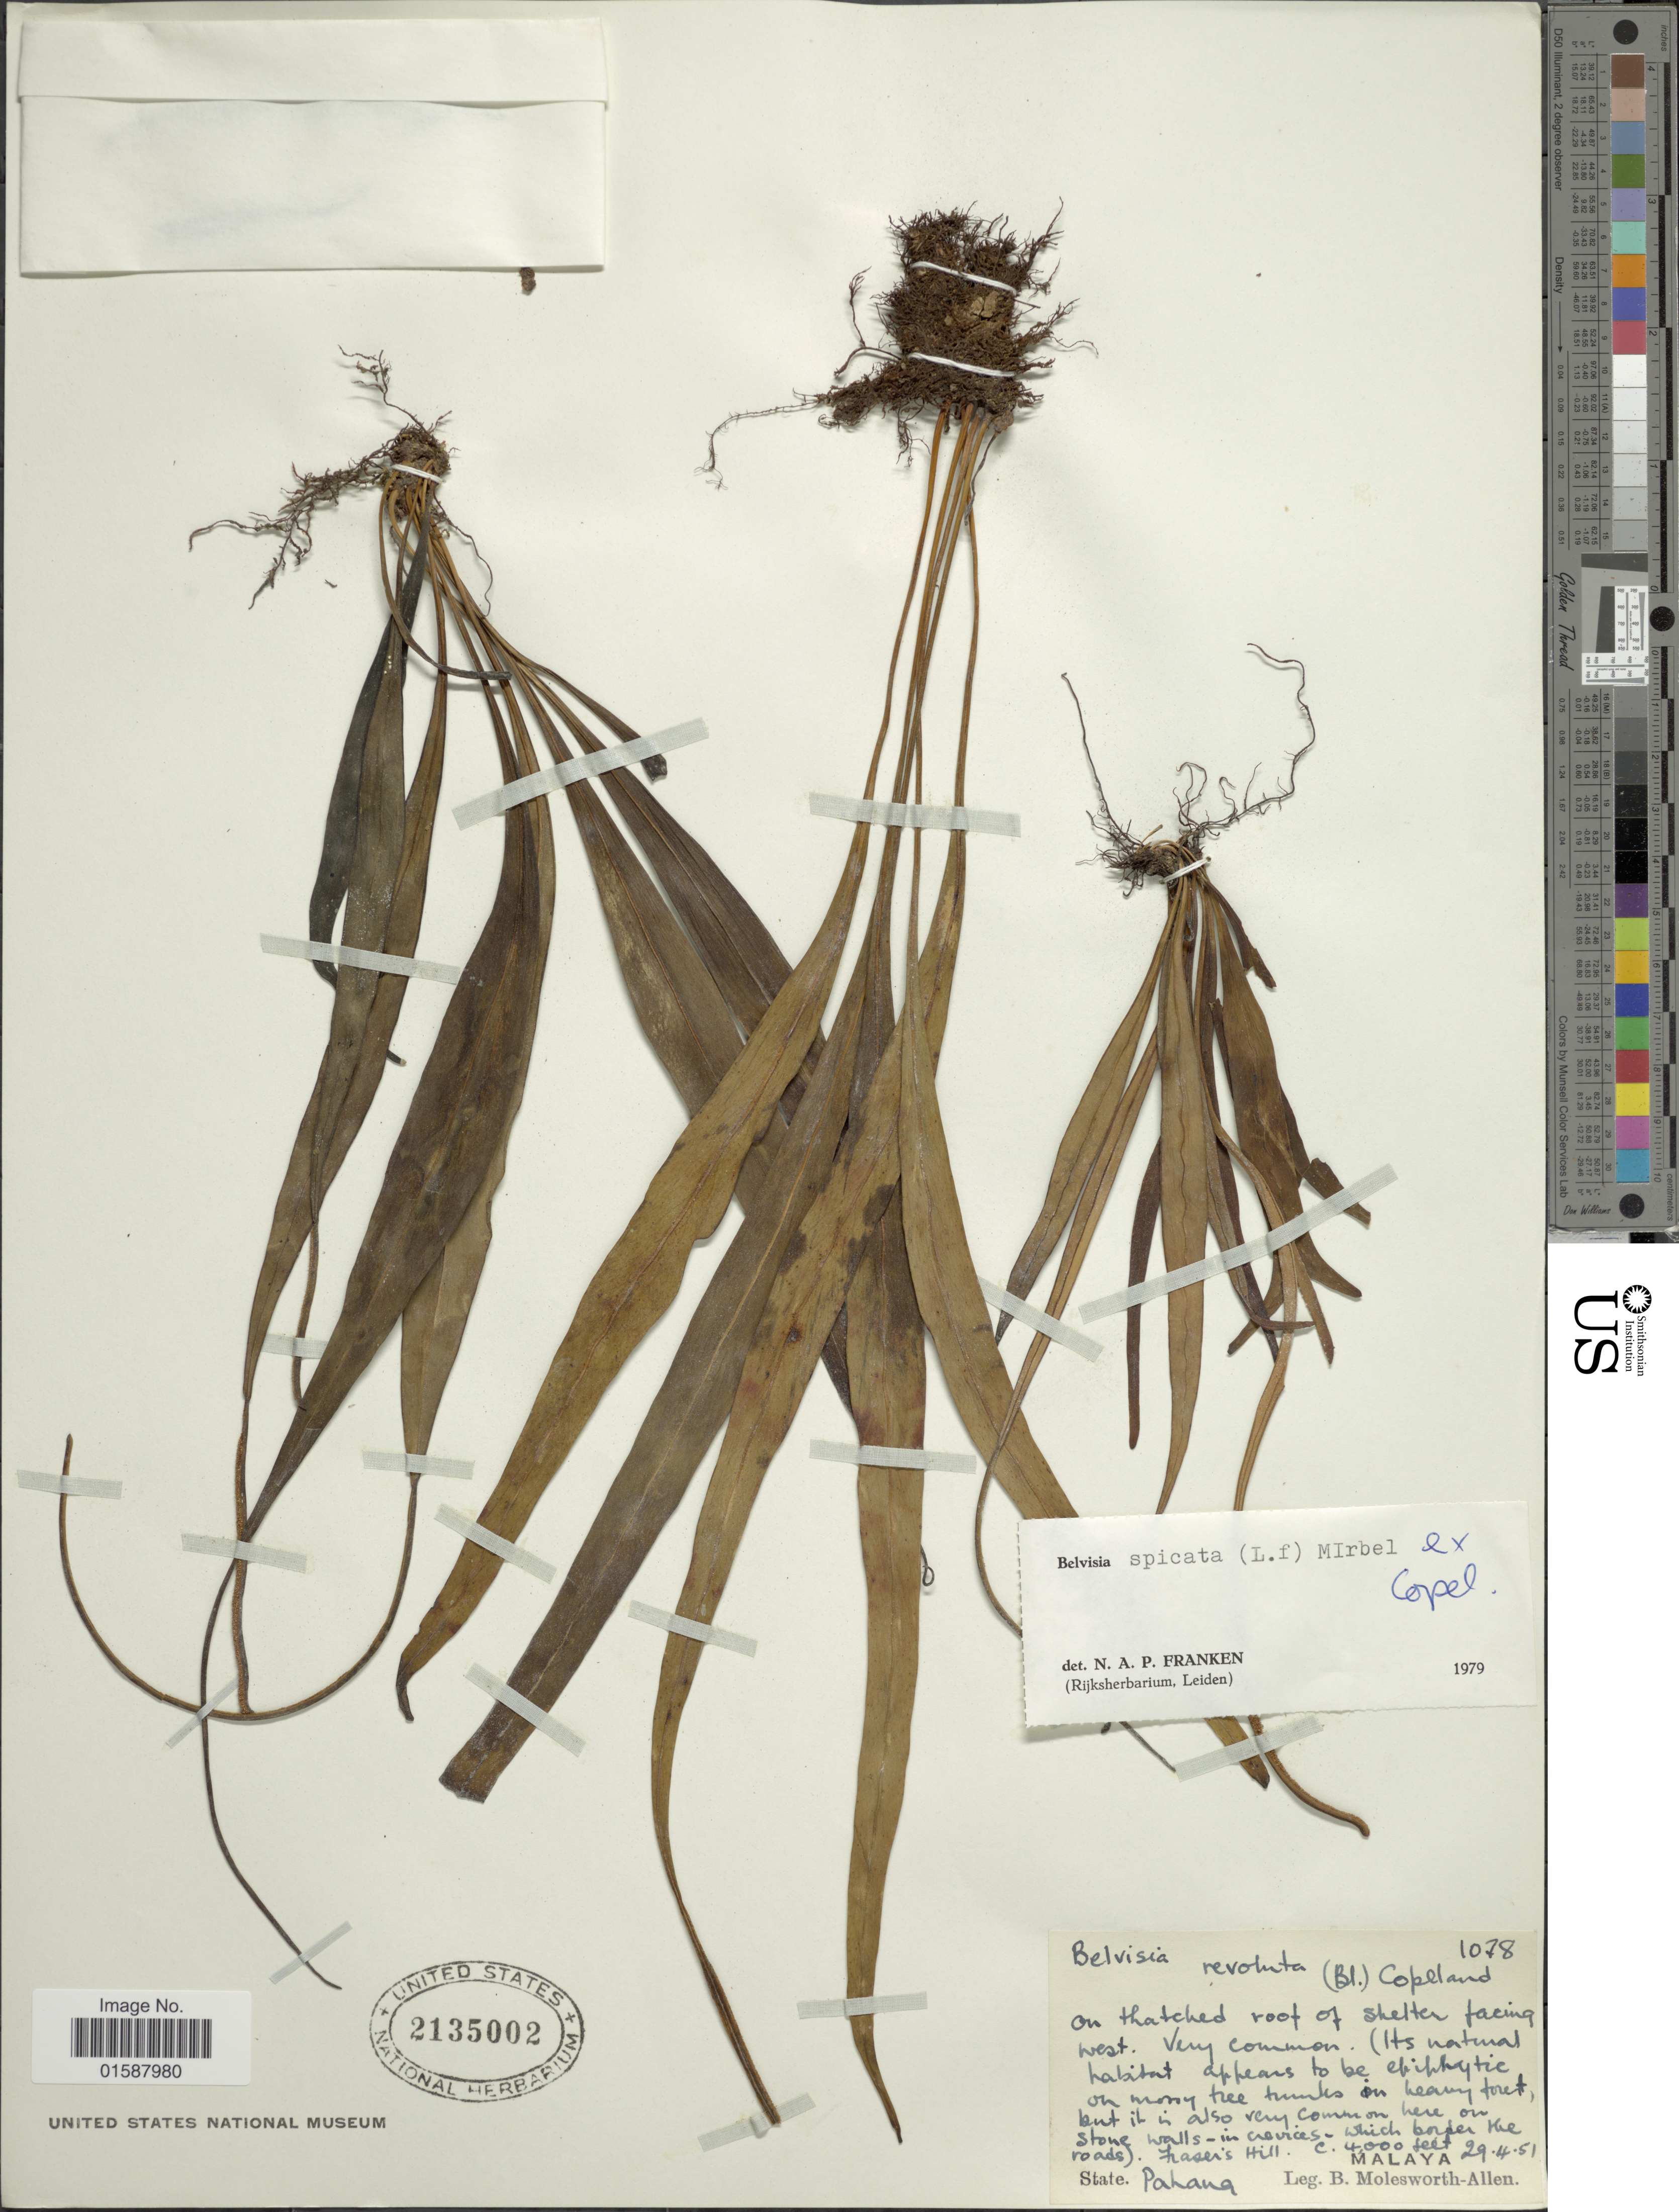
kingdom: Plantae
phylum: Tracheophyta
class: Polypodiopsida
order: Polypodiales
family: Polypodiaceae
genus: Lepisorus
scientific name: Lepisorus spicatus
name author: (L. f.) Li S. Wang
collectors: B. E. G. Molesworth-Allen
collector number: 1078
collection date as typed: Transcribed d/m/y: 29/4/51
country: Malaysia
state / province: Pahang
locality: Fraser's Hill. Malaya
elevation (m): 1219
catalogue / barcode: US 2135002